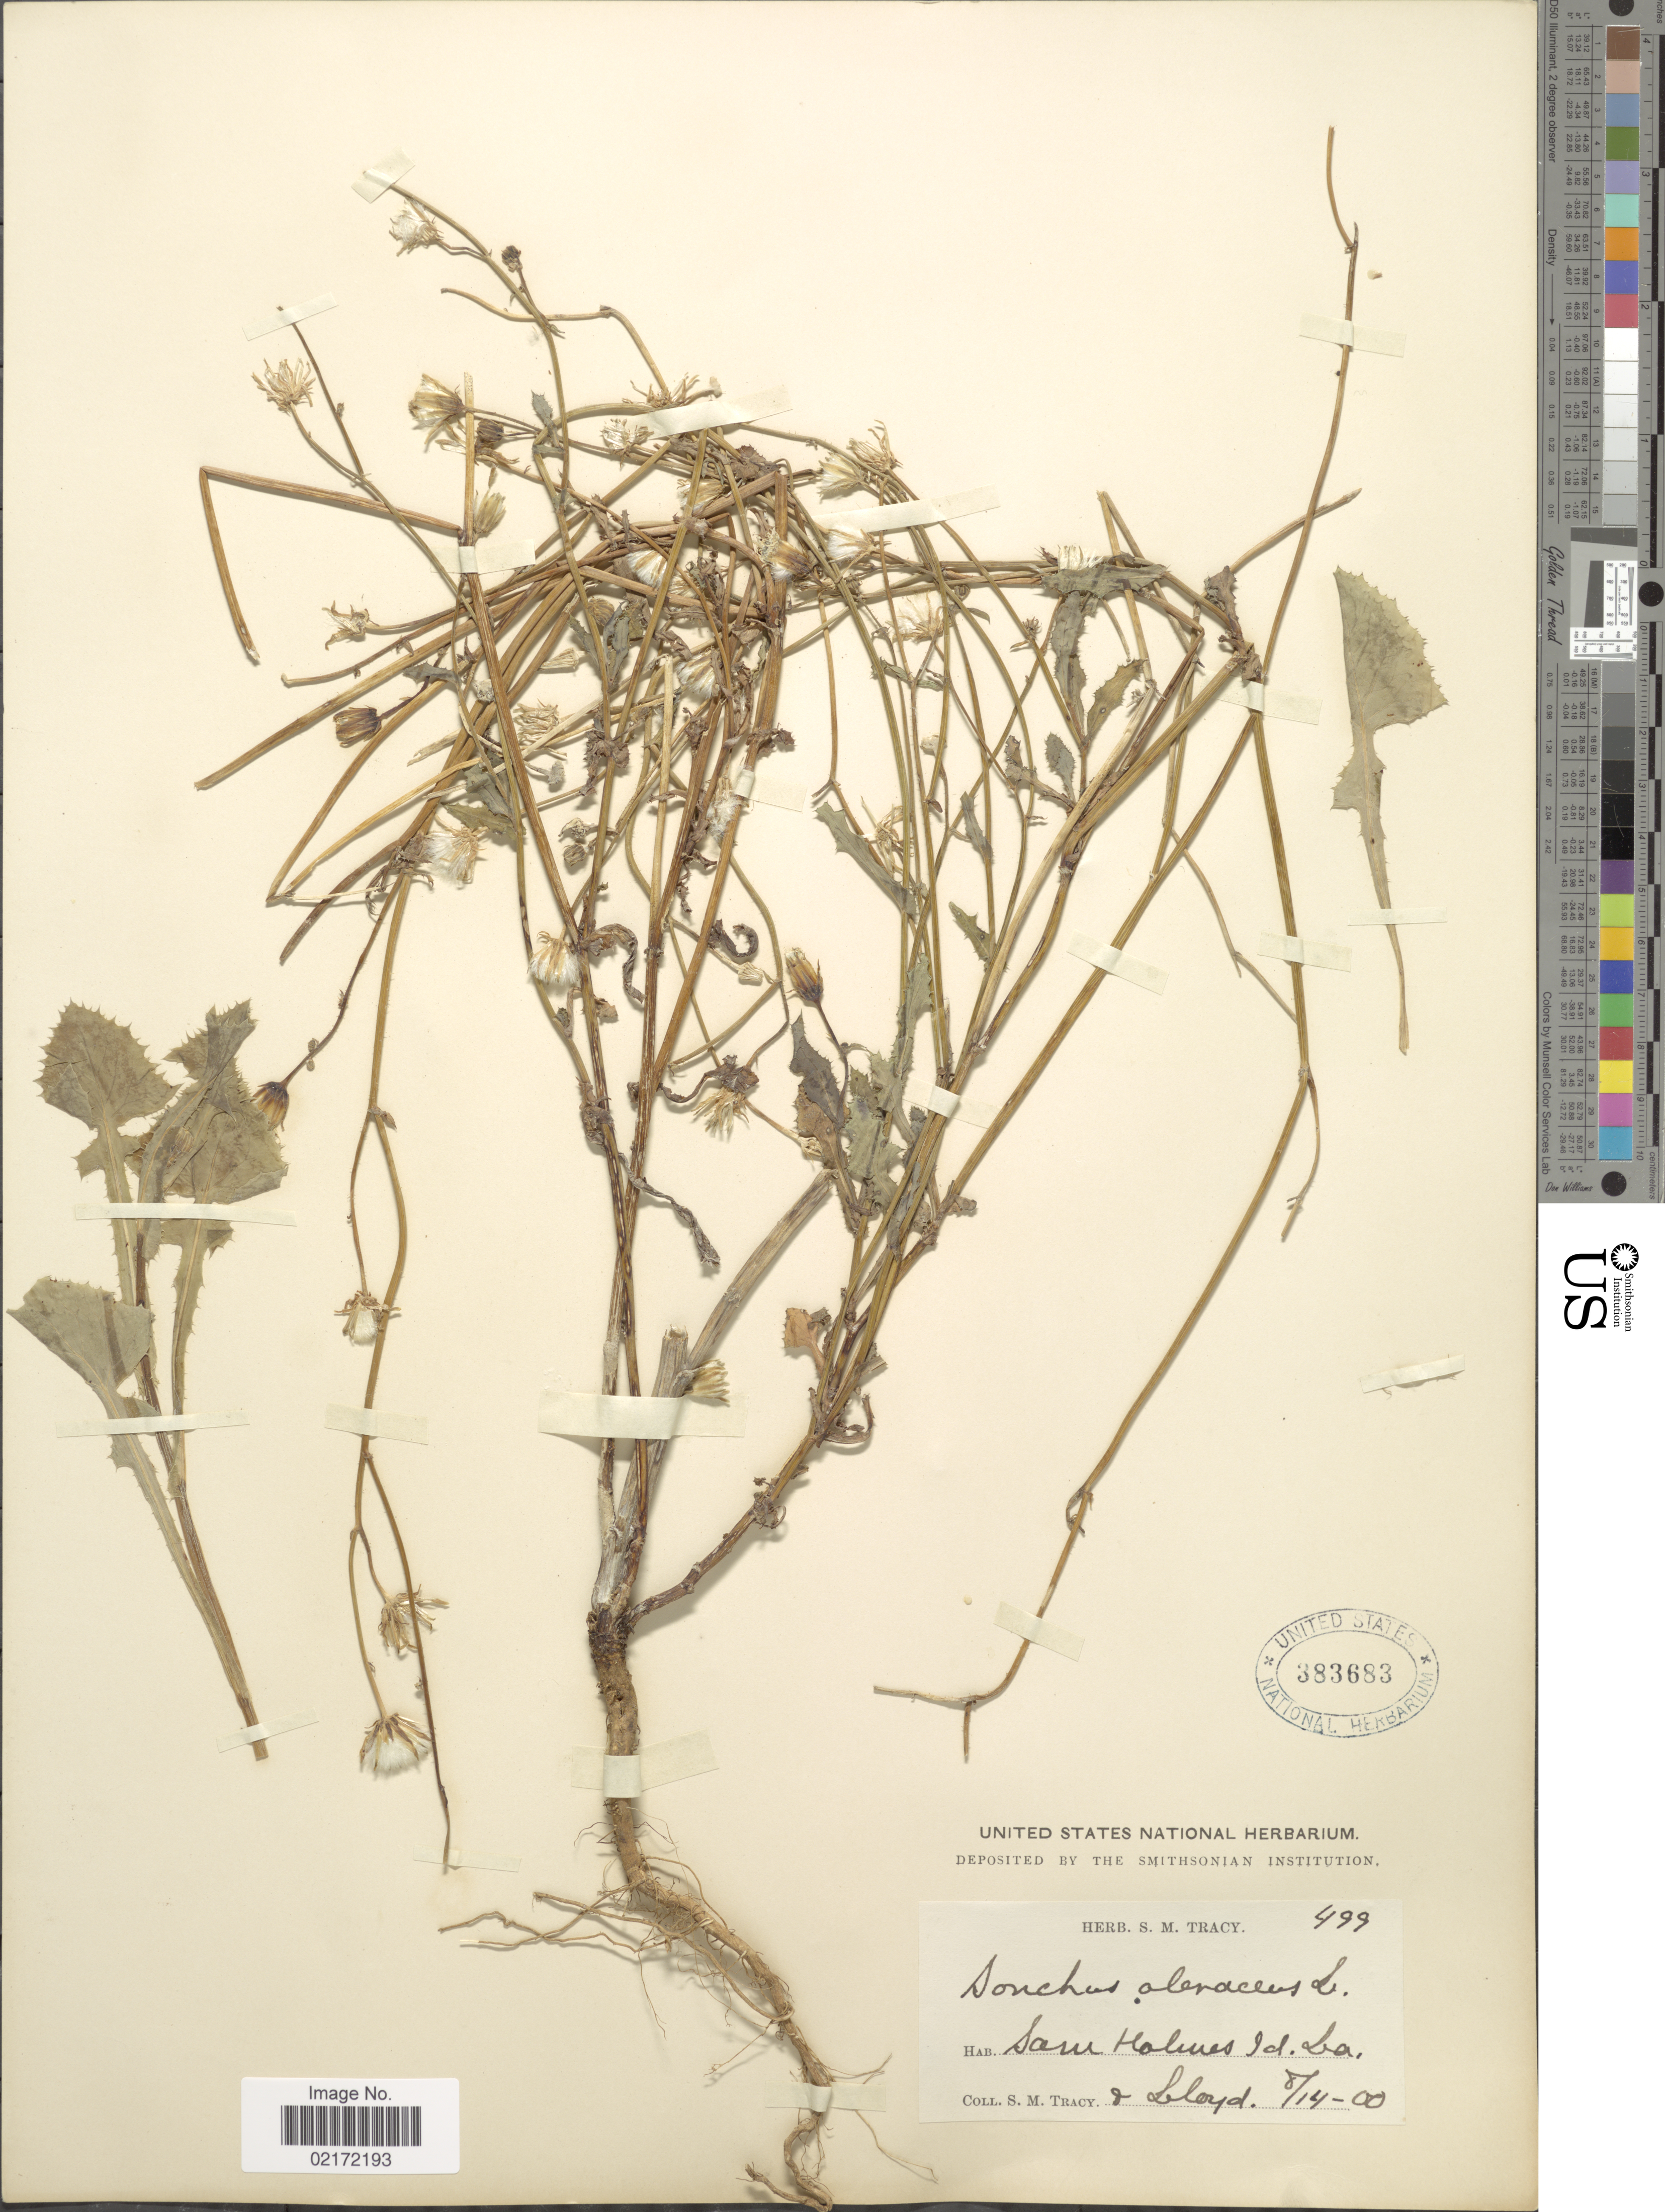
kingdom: Plantae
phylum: Tracheophyta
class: Magnoliopsida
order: Asterales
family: Asteraceae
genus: Sonchus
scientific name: Sonchus oleraceus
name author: L.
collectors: S. M. Tracy & -- Lloyd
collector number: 499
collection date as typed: Transcribed d/m/y: 14/8/00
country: United States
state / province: Louisiana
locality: Sam Holmes Id.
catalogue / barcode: US 383683